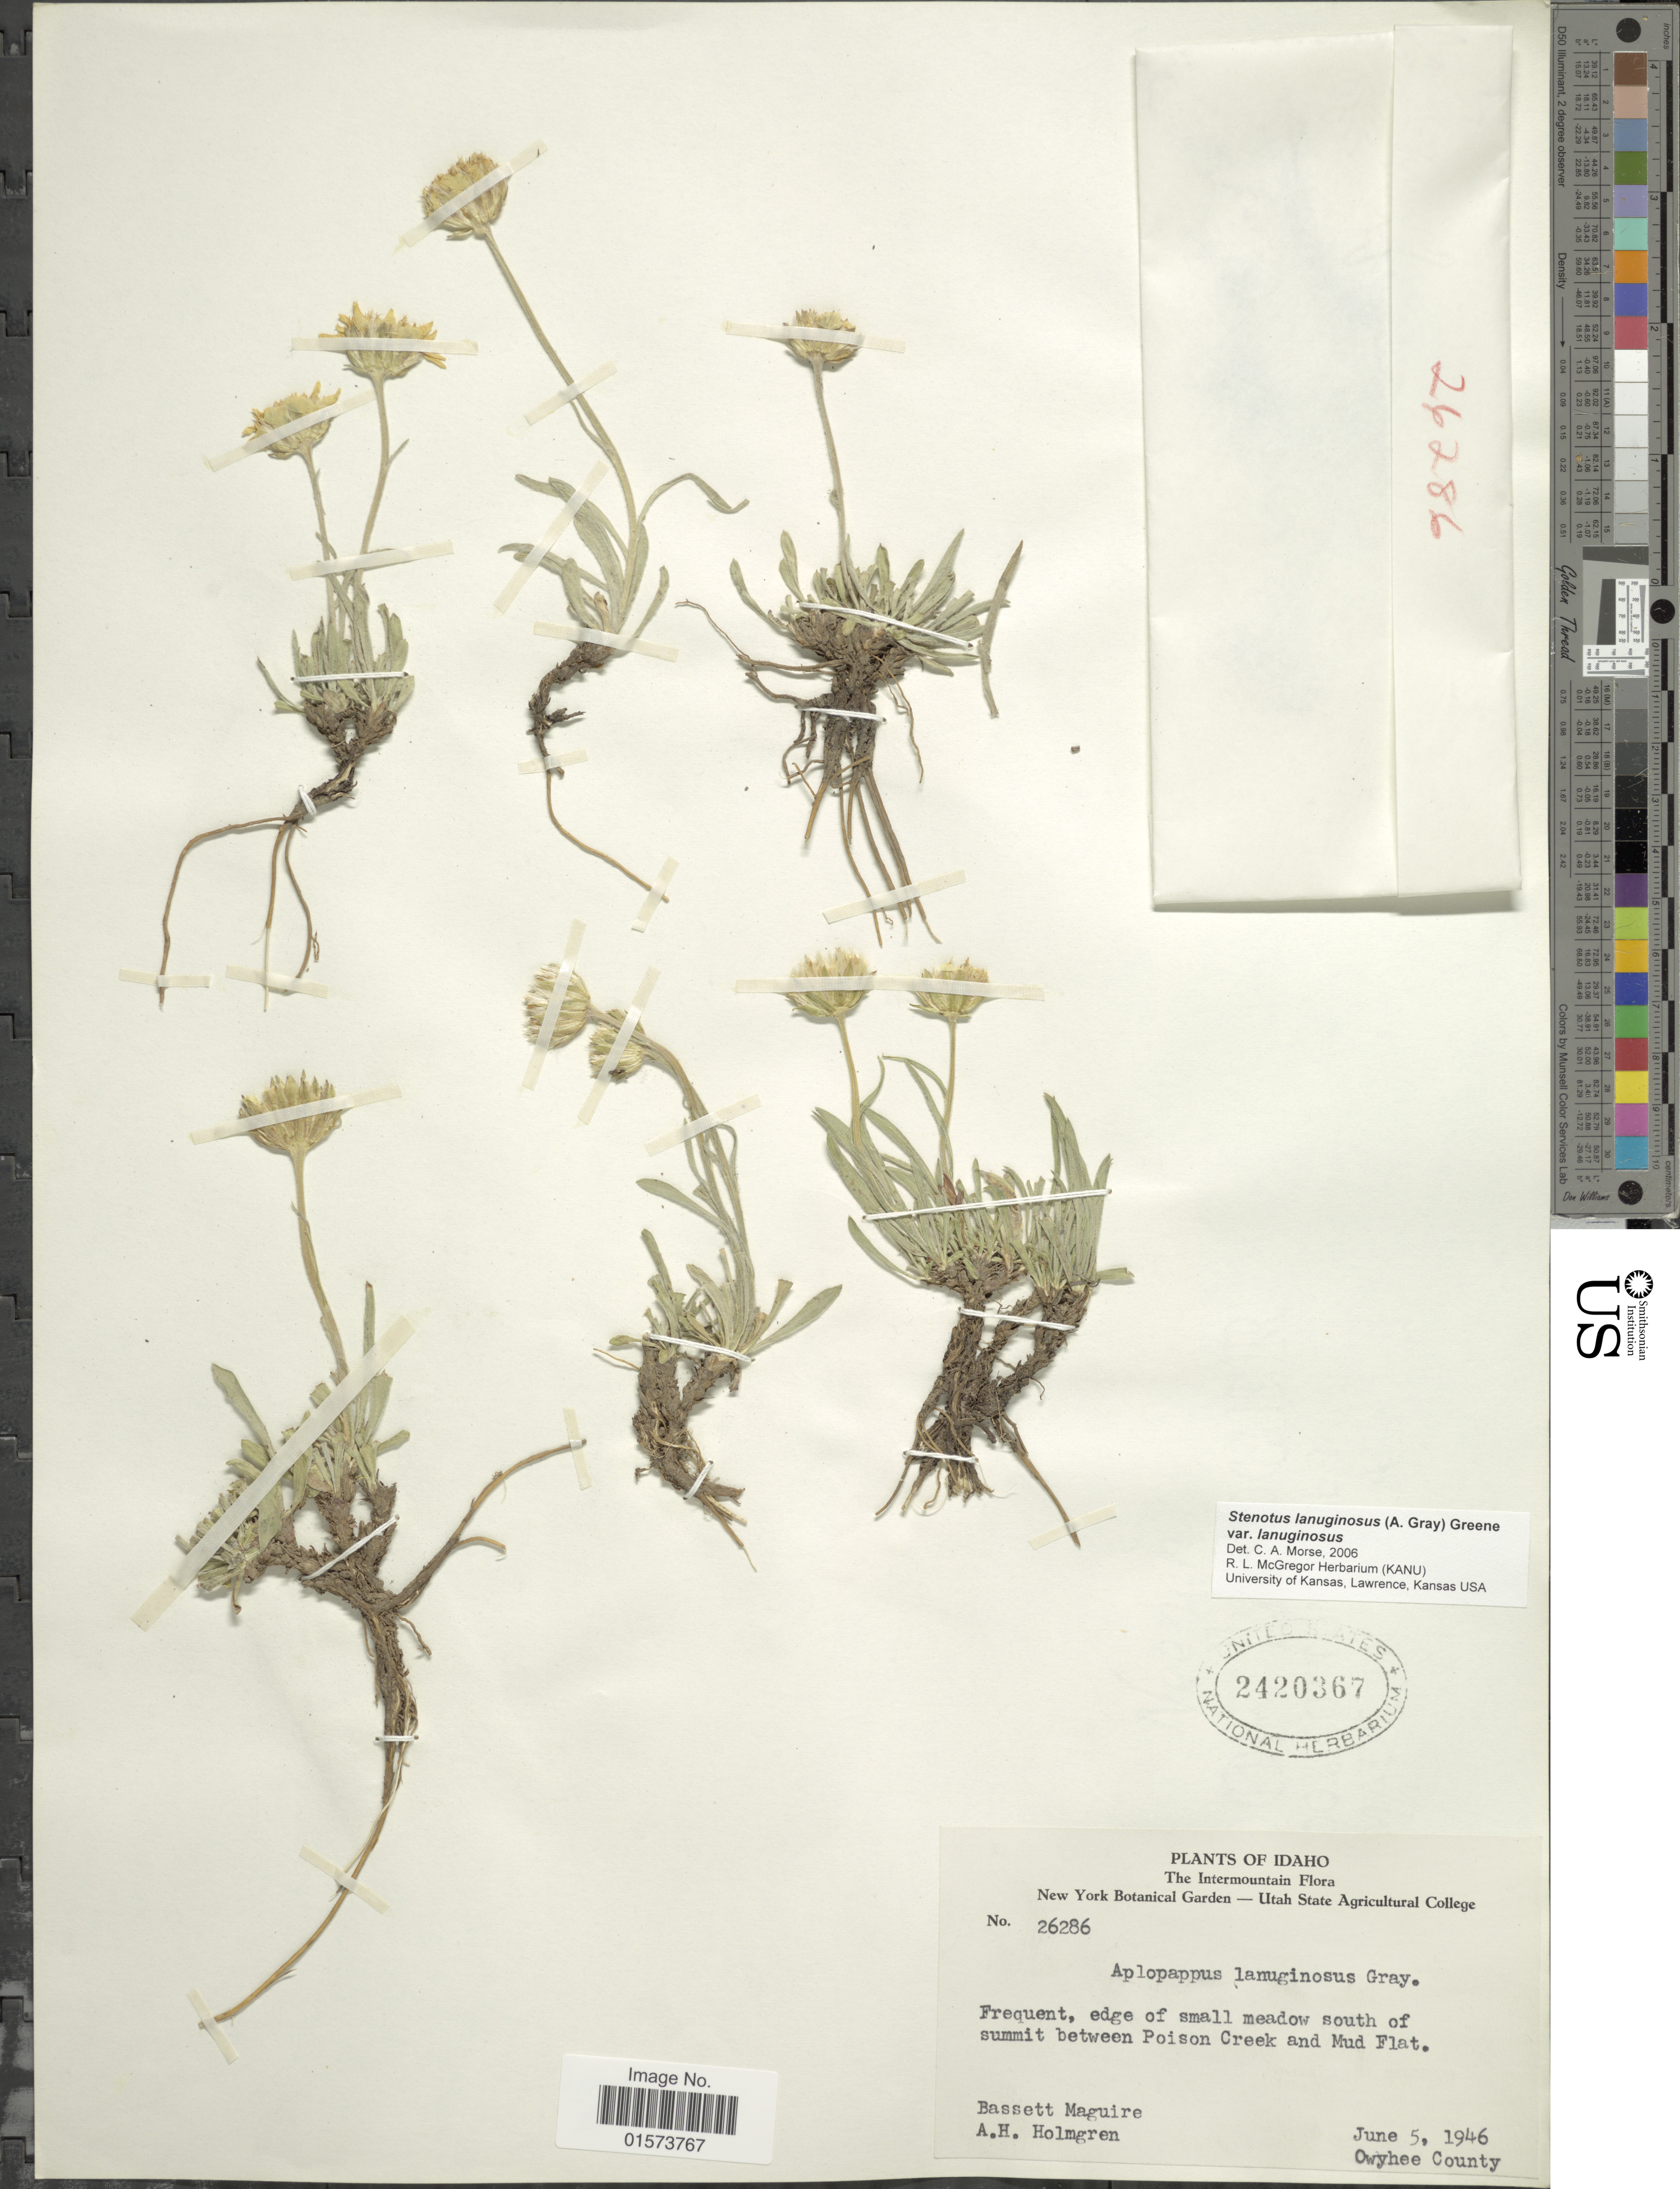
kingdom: Plantae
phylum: Tracheophyta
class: Magnoliopsida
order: Asterales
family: Asteraceae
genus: Stenotus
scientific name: Stenotus lanuginosus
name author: (A. Gray) Greene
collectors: B. Maguire & A. H. Holmgren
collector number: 26286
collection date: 1946-06-05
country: United States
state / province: Idaho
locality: Intermoutnain, frequent, edge of small meadow south of summit between Poison Creek and Mud Flat, Owyhee County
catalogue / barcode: US 2420367